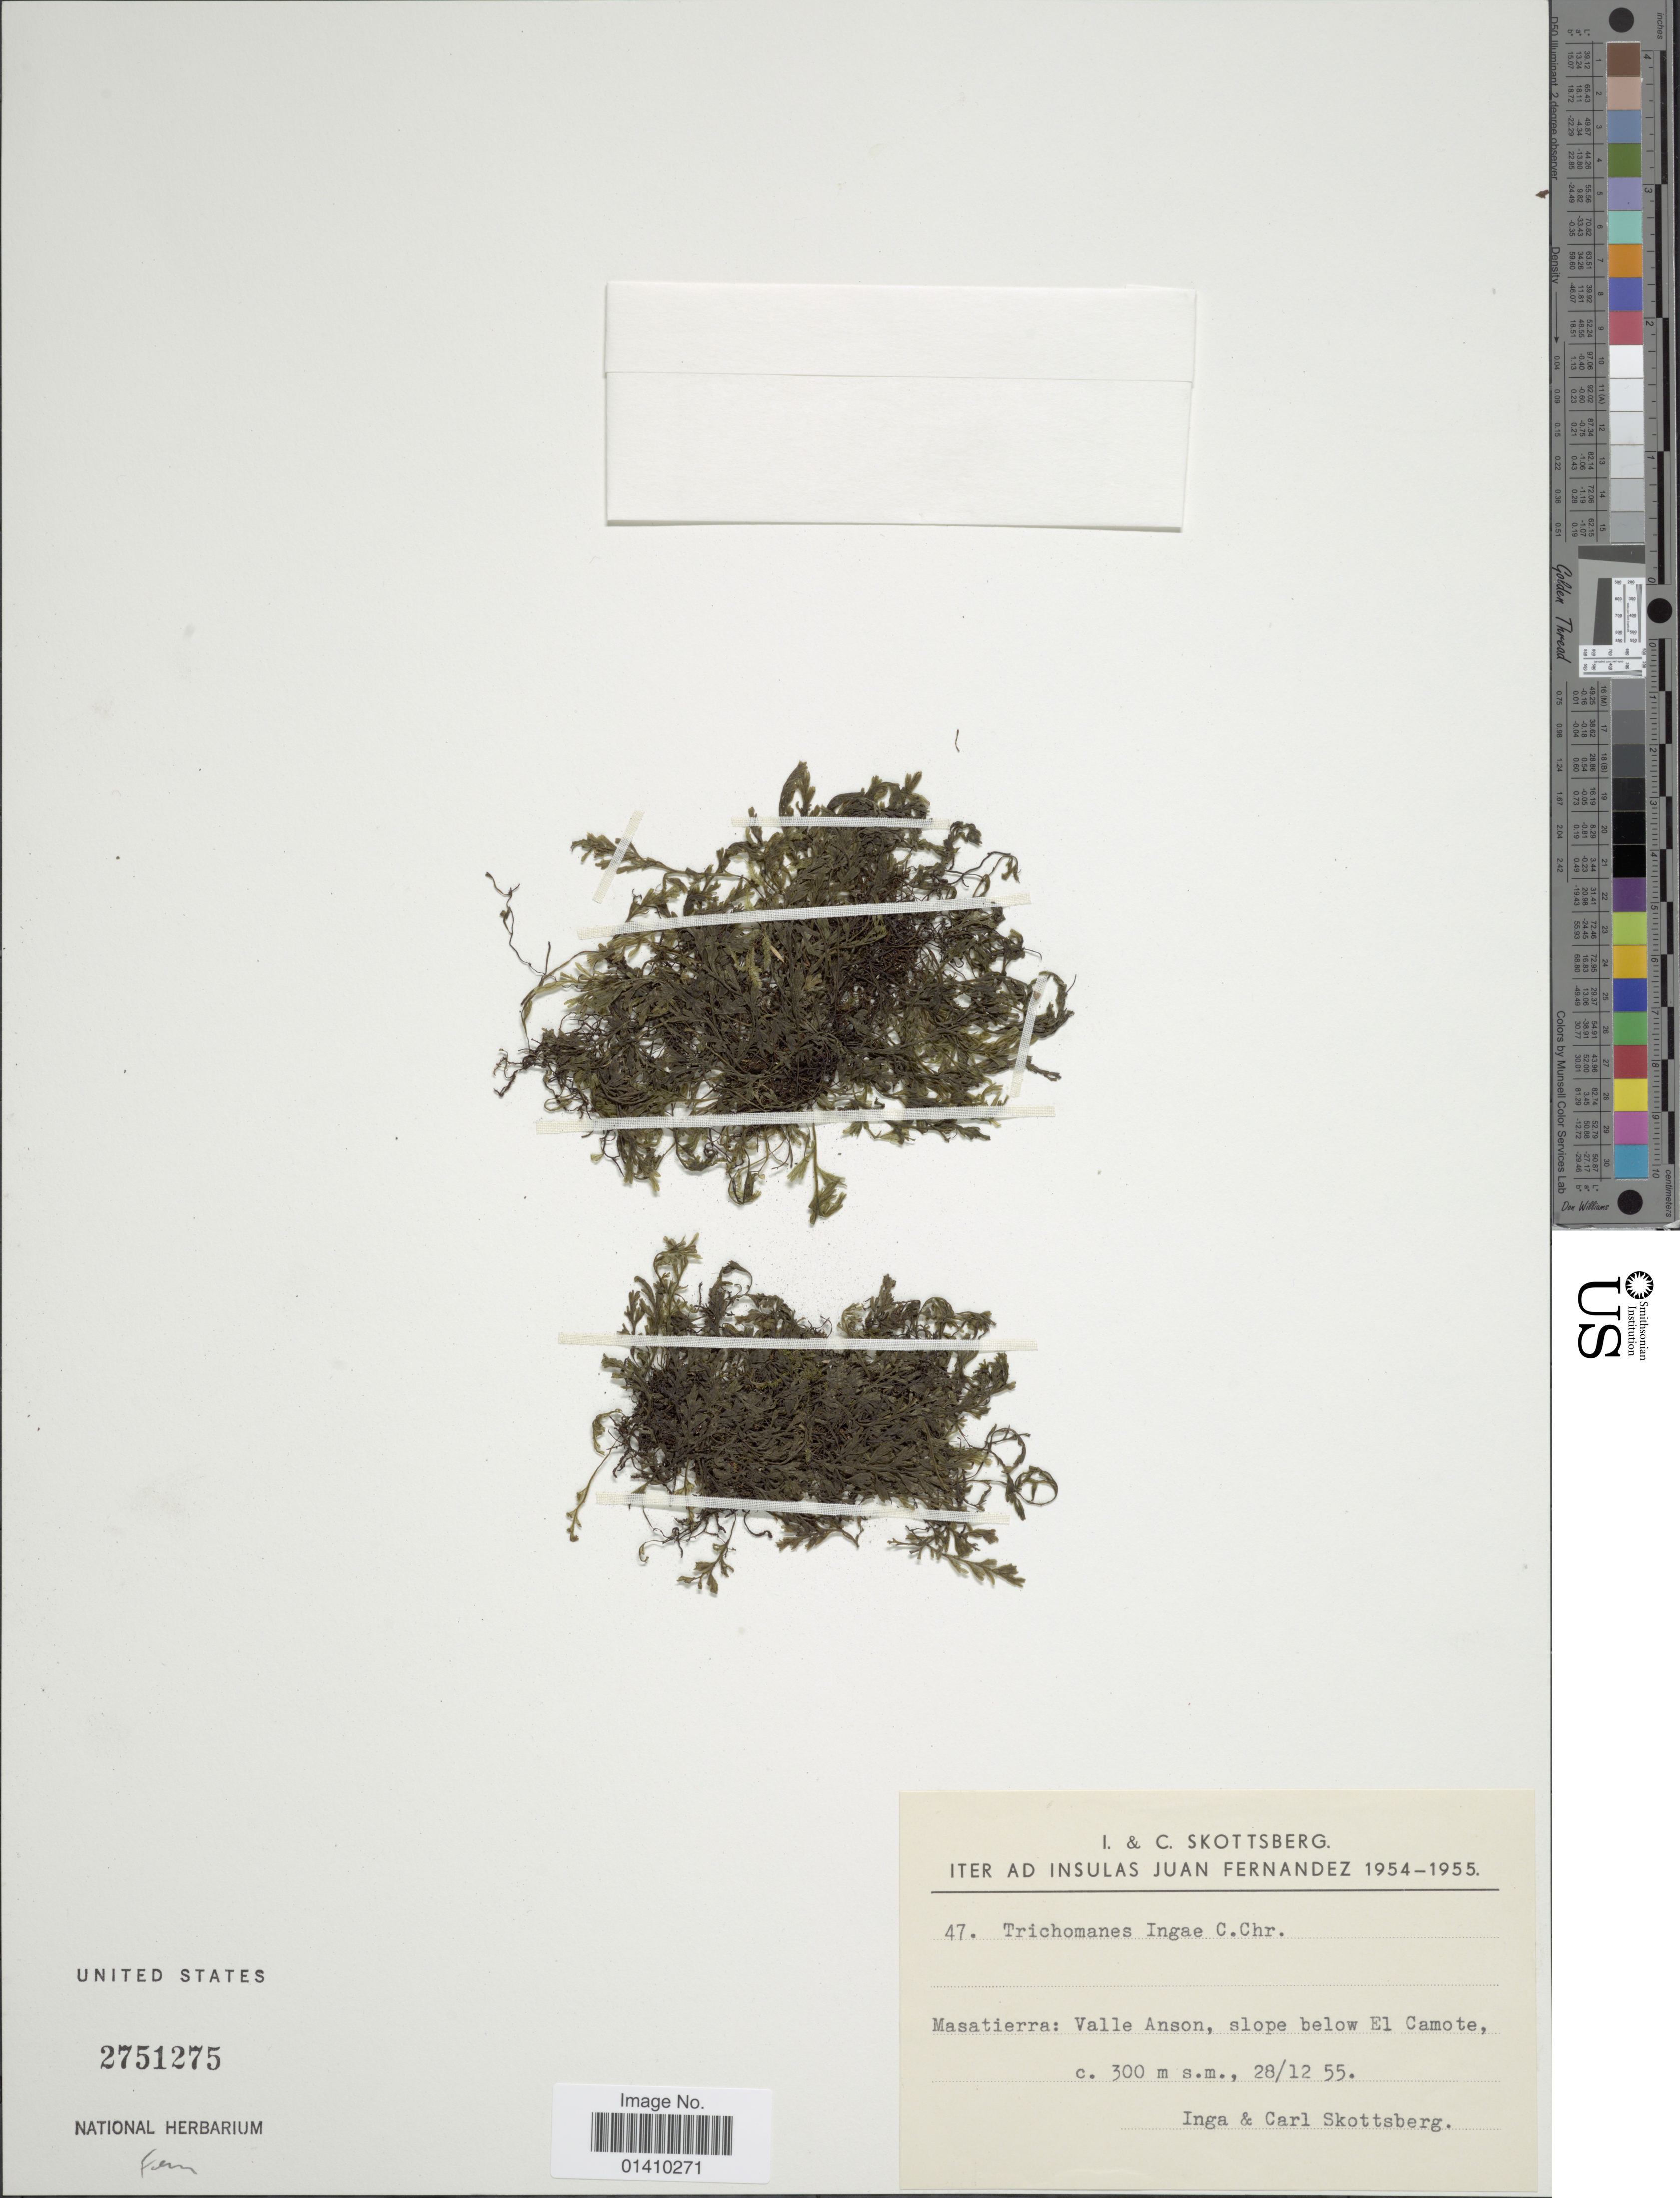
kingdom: Plantae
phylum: Tracheophyta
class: Polypodiopsida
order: Hymenophyllales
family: Hymenophyllaceae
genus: Polyphlebium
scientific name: Polyphlebium ingae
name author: (C. Chr.) Ebihara & Dubuisson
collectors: C. Skottsberg & I. Skottsberg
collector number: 47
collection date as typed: Transcribed d/m/y: 28/12/55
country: Chile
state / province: Valparaíso (V)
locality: Masatierra: Valle Anson, slope below El Camote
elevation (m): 300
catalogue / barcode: US 2751275